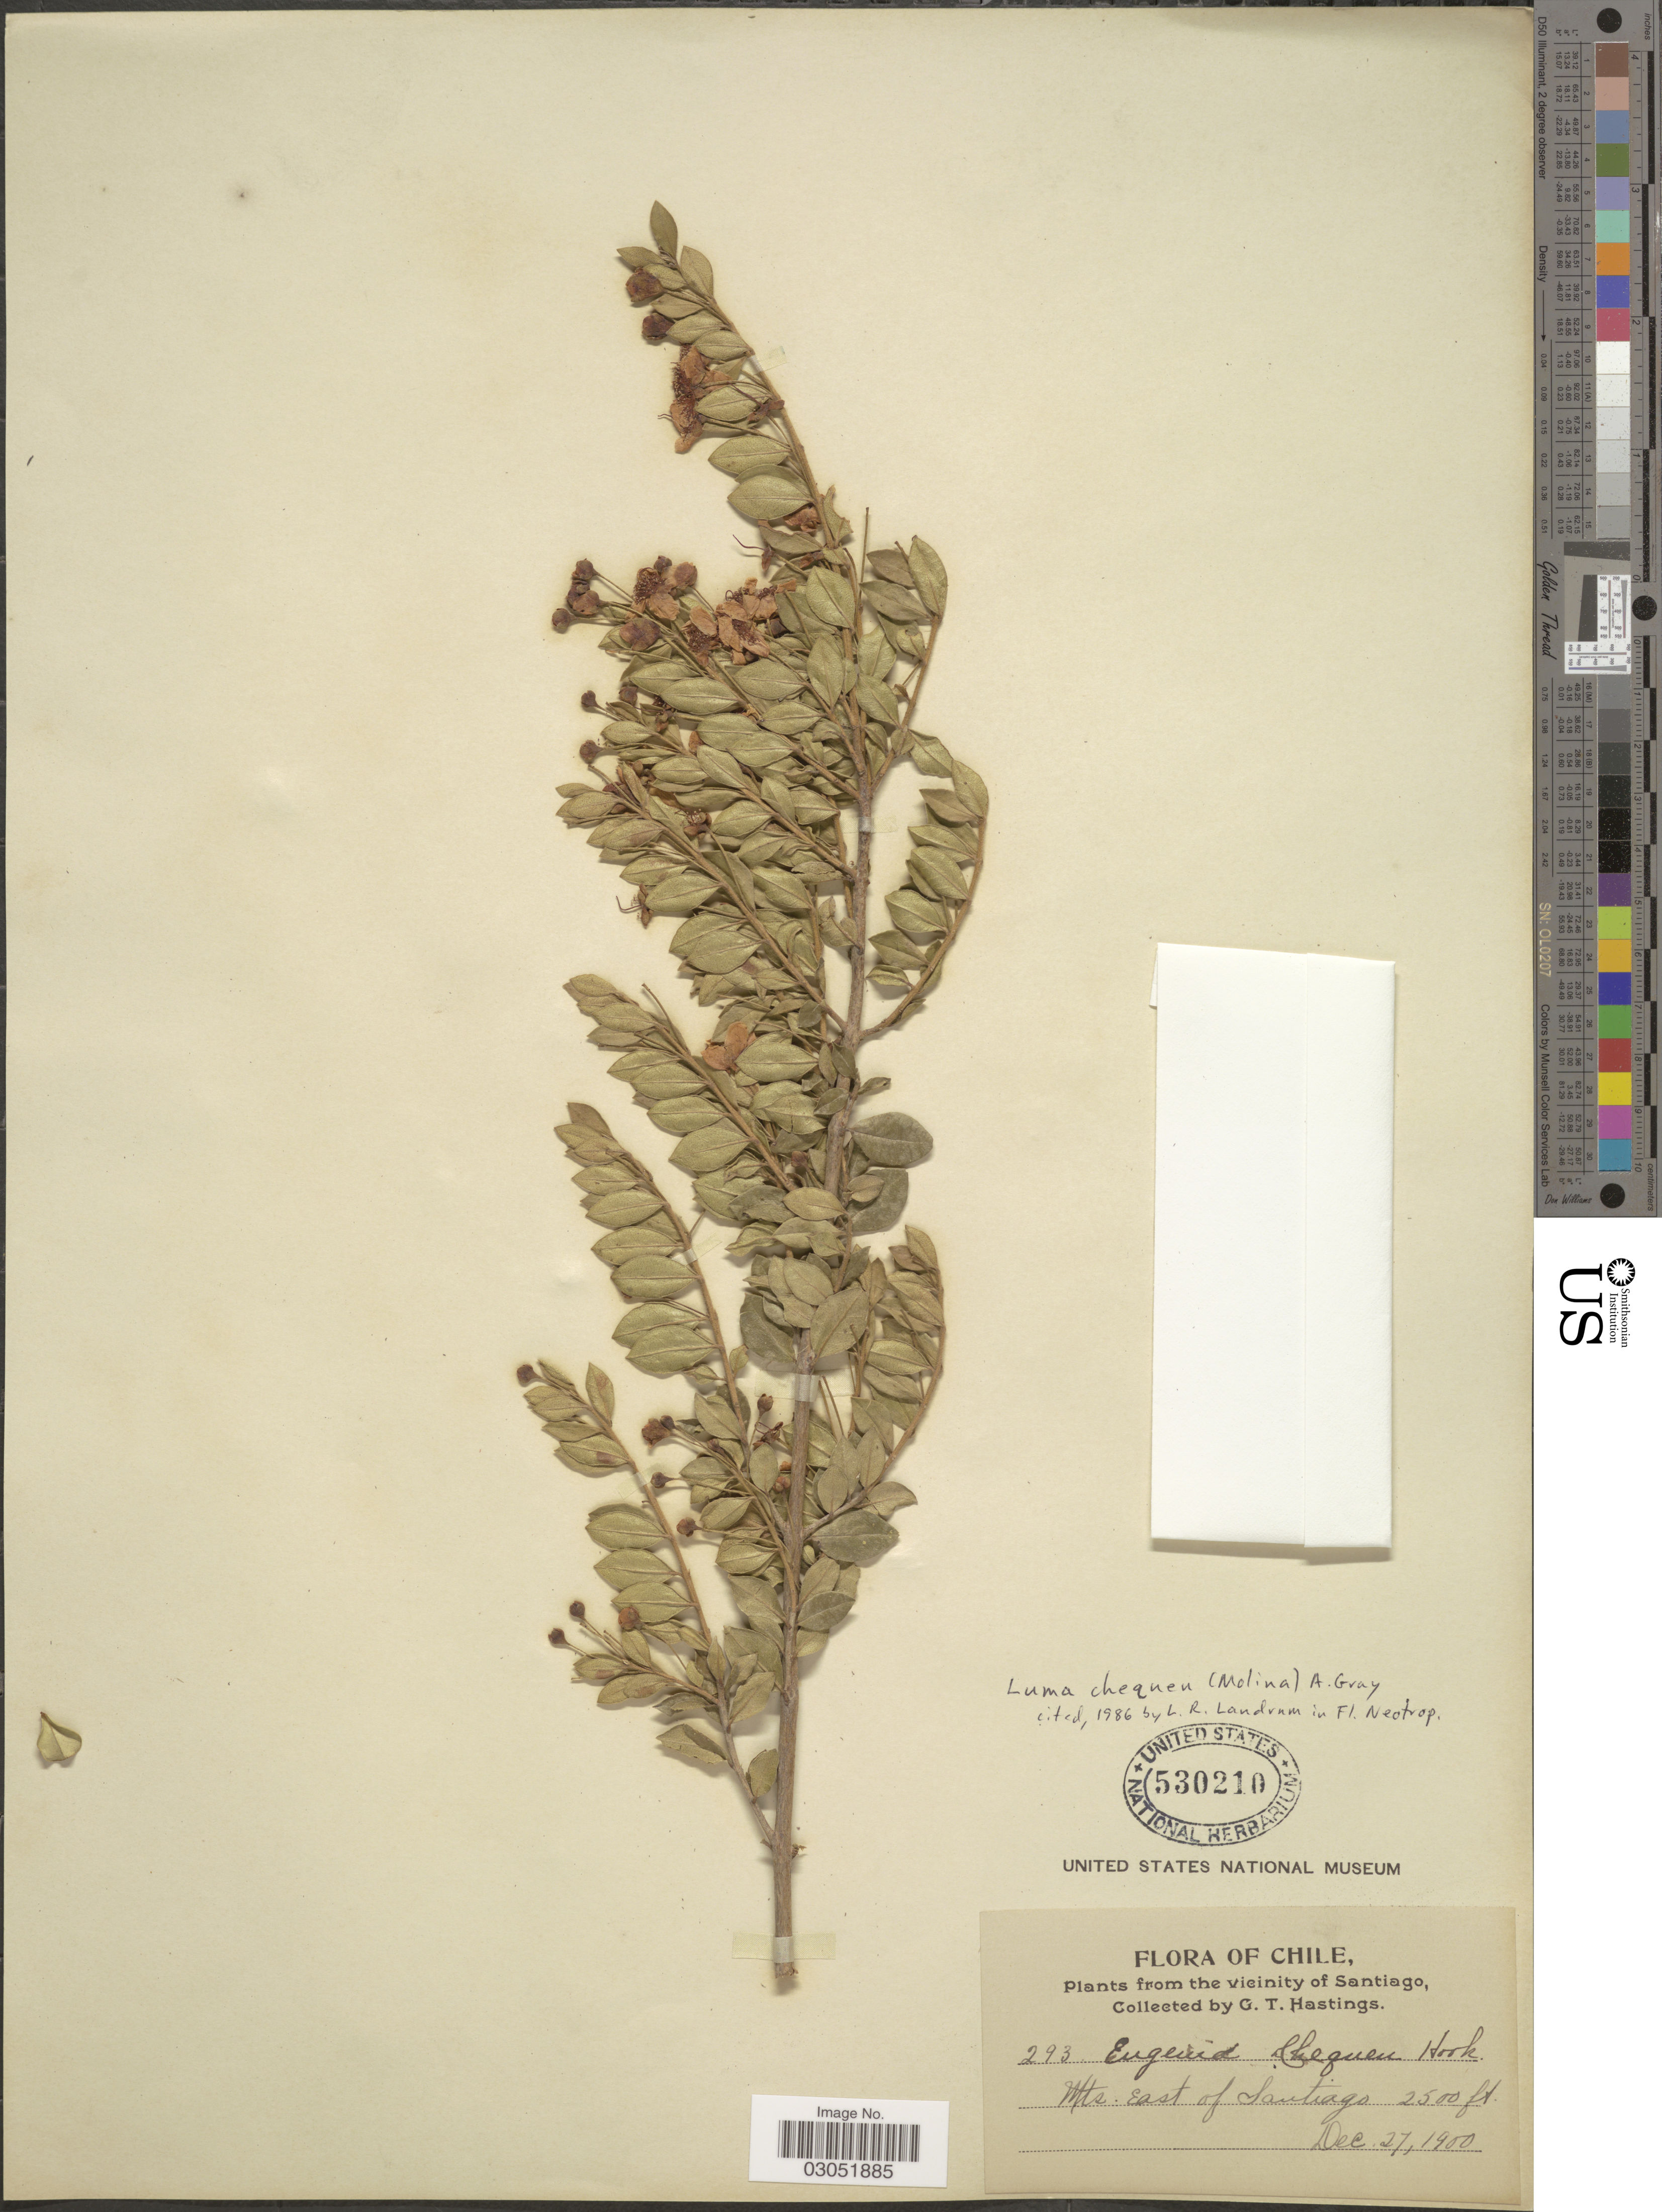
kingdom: Plantae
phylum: Tracheophyta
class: Magnoliopsida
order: Myrtales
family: Myrtaceae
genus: Luma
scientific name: Luma chequen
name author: (Molina) A. Gray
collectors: G. Hastings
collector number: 293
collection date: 1900-12-27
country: Chile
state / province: Región Metropolitana (RM)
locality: Vicinity of Santiago. Mts. East of Santiago.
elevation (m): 762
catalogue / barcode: US 530210